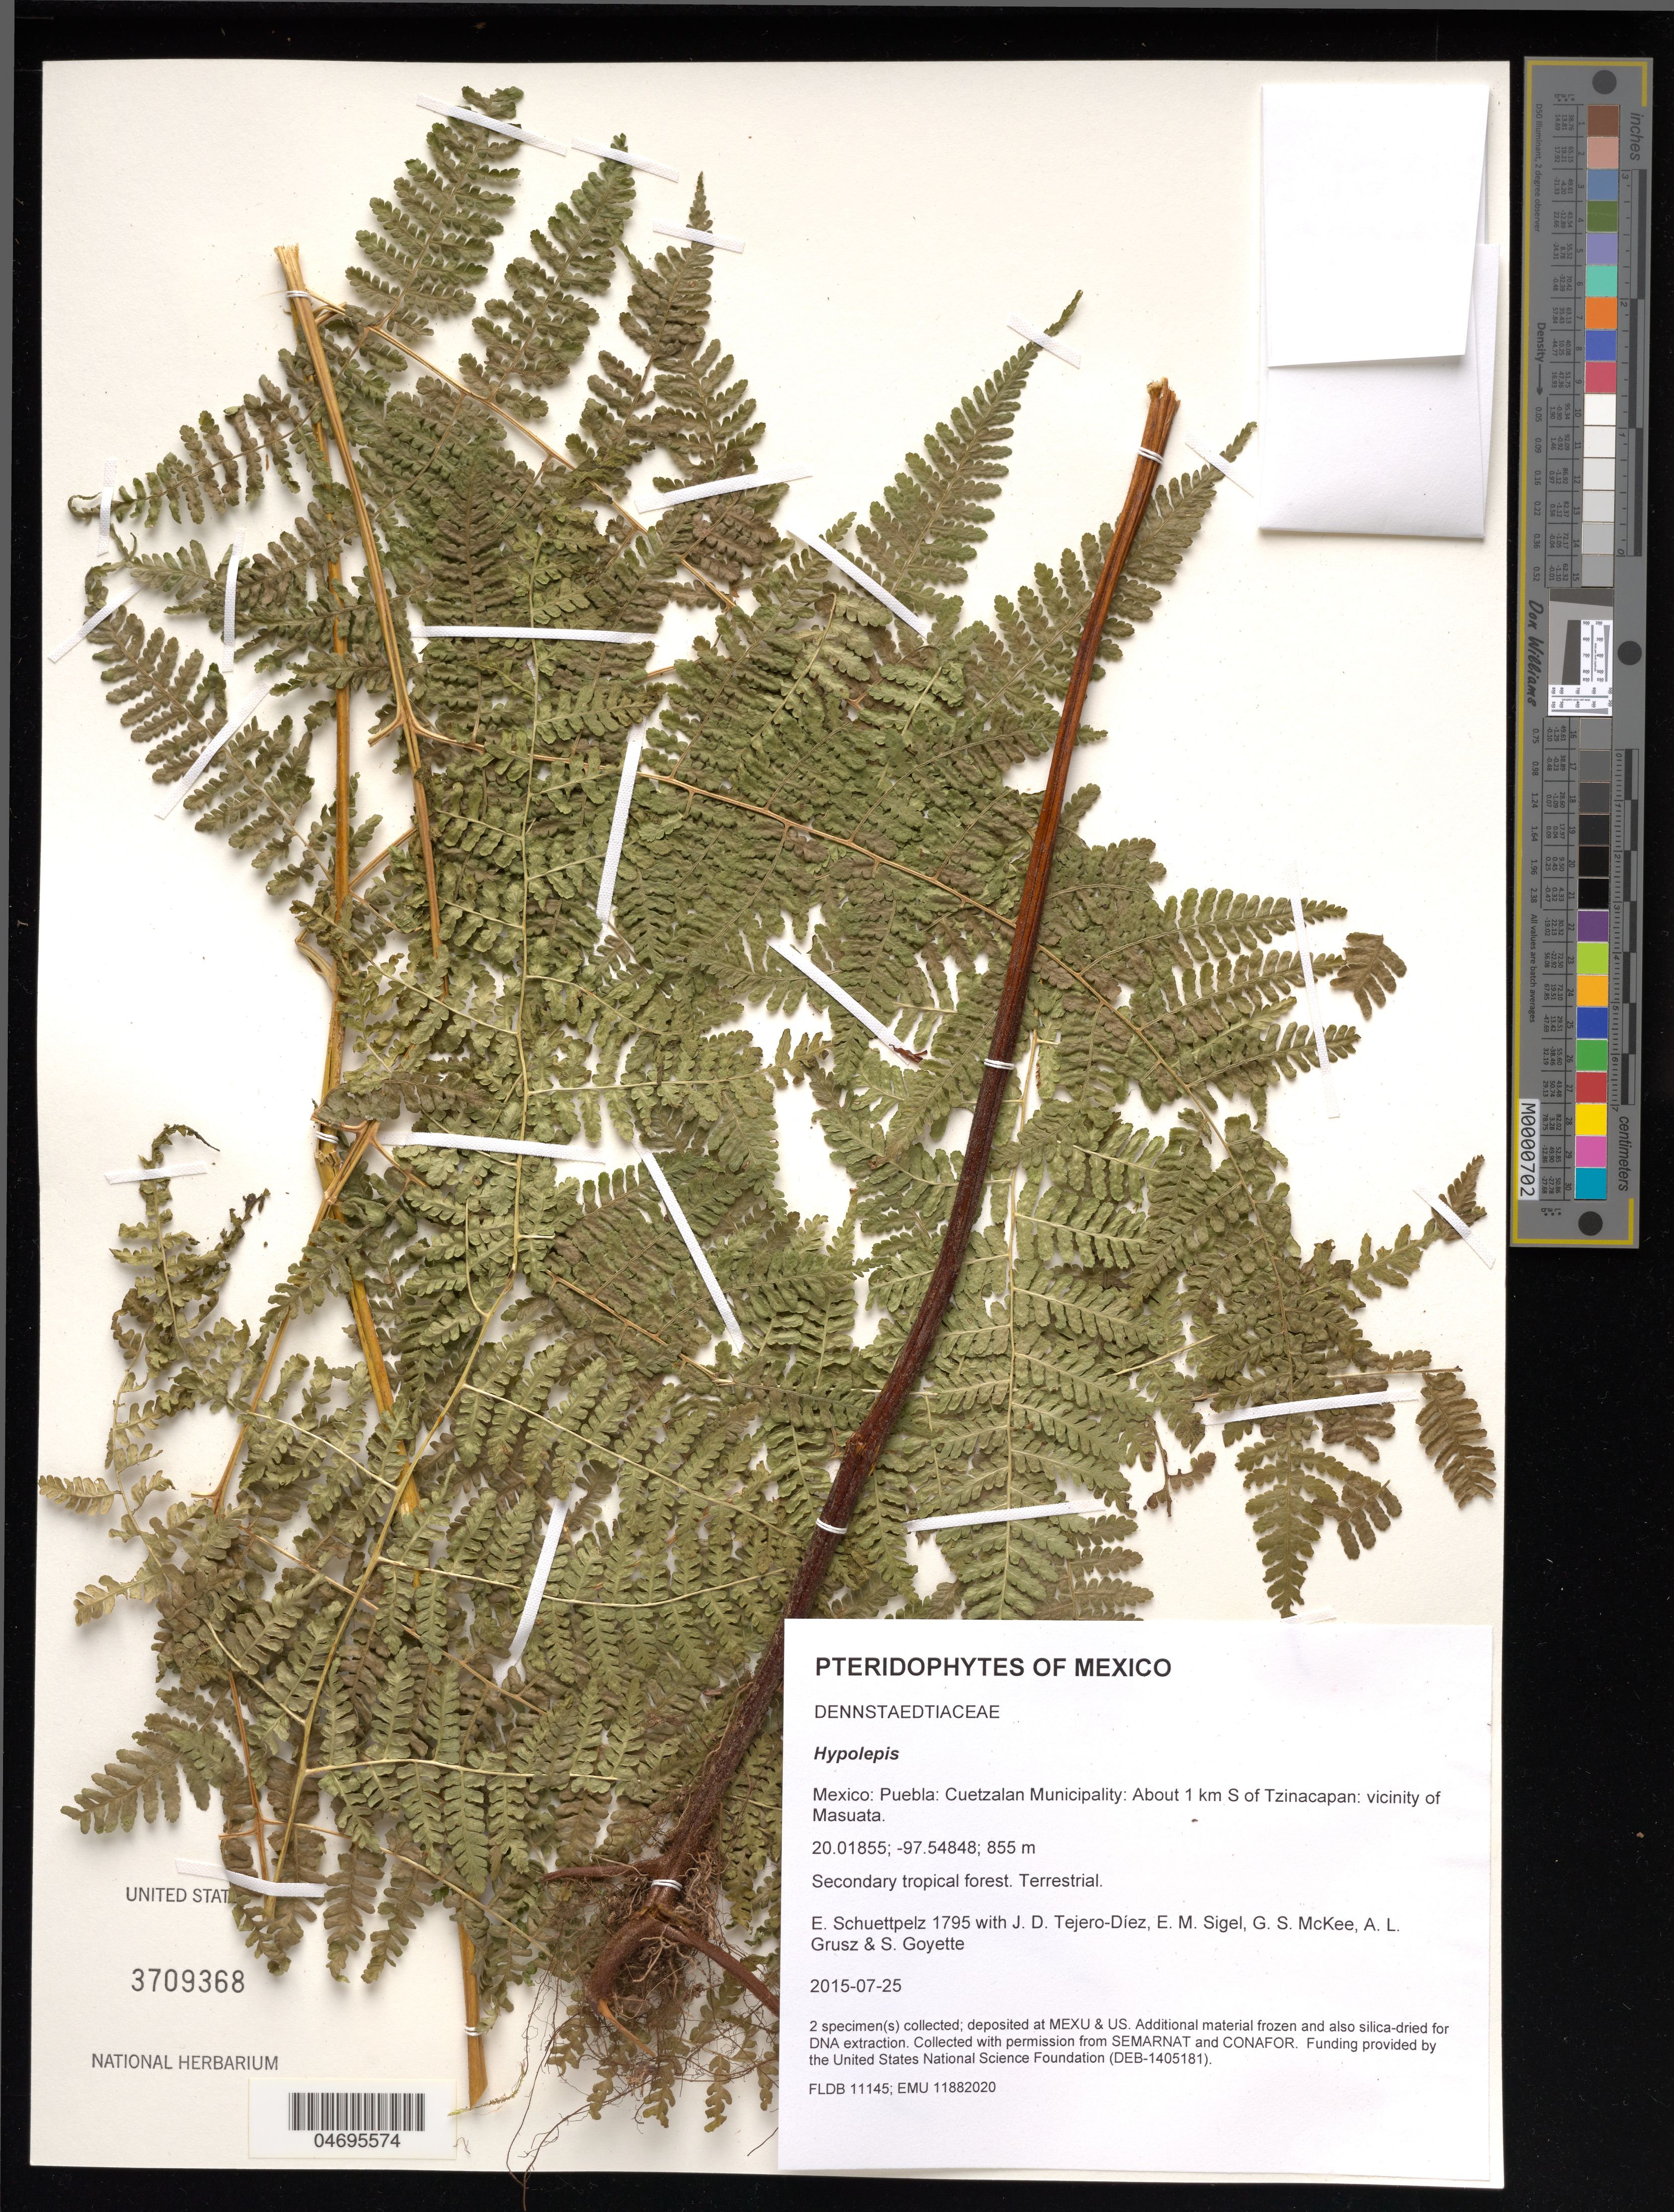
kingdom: Plantae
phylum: Tracheophyta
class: Polypodiopsida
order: Polypodiales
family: Dennstaedtiaceae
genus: Hypolepis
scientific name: Hypolepis sp.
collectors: E. Schuettpelz, D. Tejero-Díez, E. M. Sigel, G. S. McKee & A. Grusz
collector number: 1795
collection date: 2015-07-25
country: Mexico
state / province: Puebla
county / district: Cuetzalan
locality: About 1 km S of Tzinacapan: vicinity of Masuata.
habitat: Secondary tropical forest.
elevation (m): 855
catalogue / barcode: US 3709368